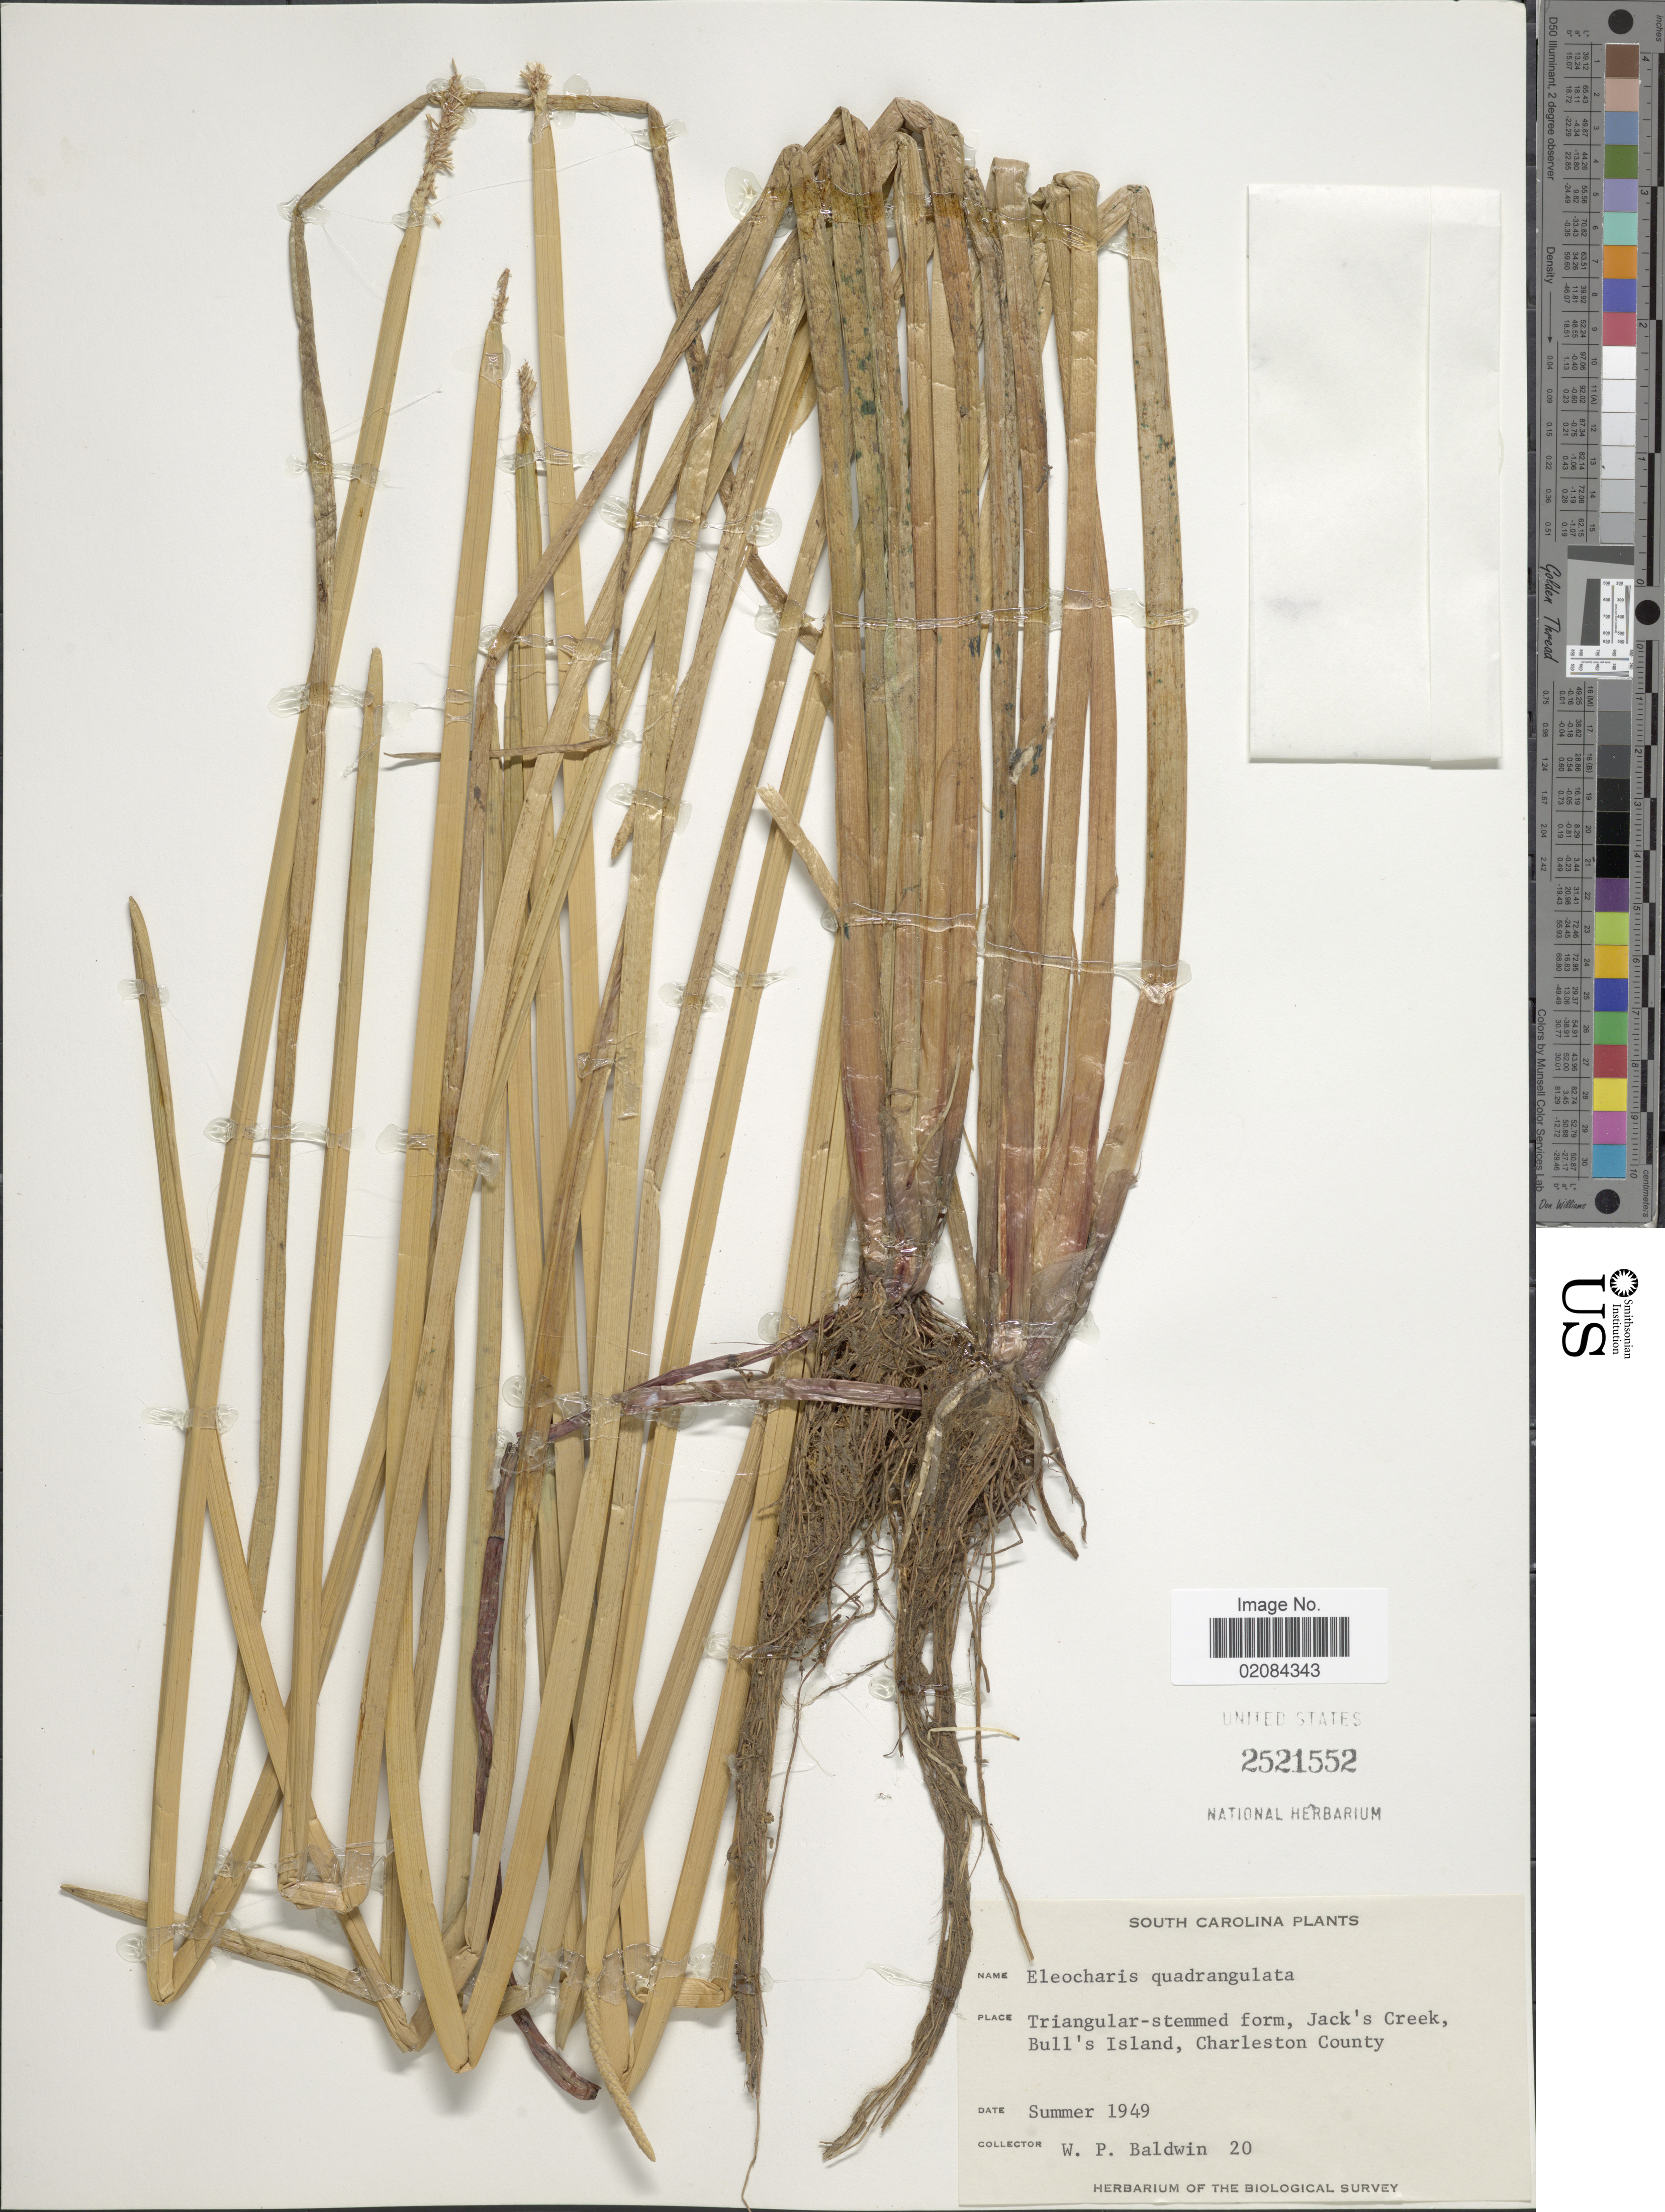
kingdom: Plantae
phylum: Tracheophyta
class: Liliopsida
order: Poales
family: Cyperaceae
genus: Eleocharis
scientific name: Eleocharis quadrangulata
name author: (Michx.) Roem. & Schult.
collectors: W. Baldwin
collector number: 20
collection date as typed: Summer 1949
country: United States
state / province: South Carolina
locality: South Carolina. Traingular-stemmed from, Jack's Creek Bull's Island, Chaleston county.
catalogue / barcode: US 2521552